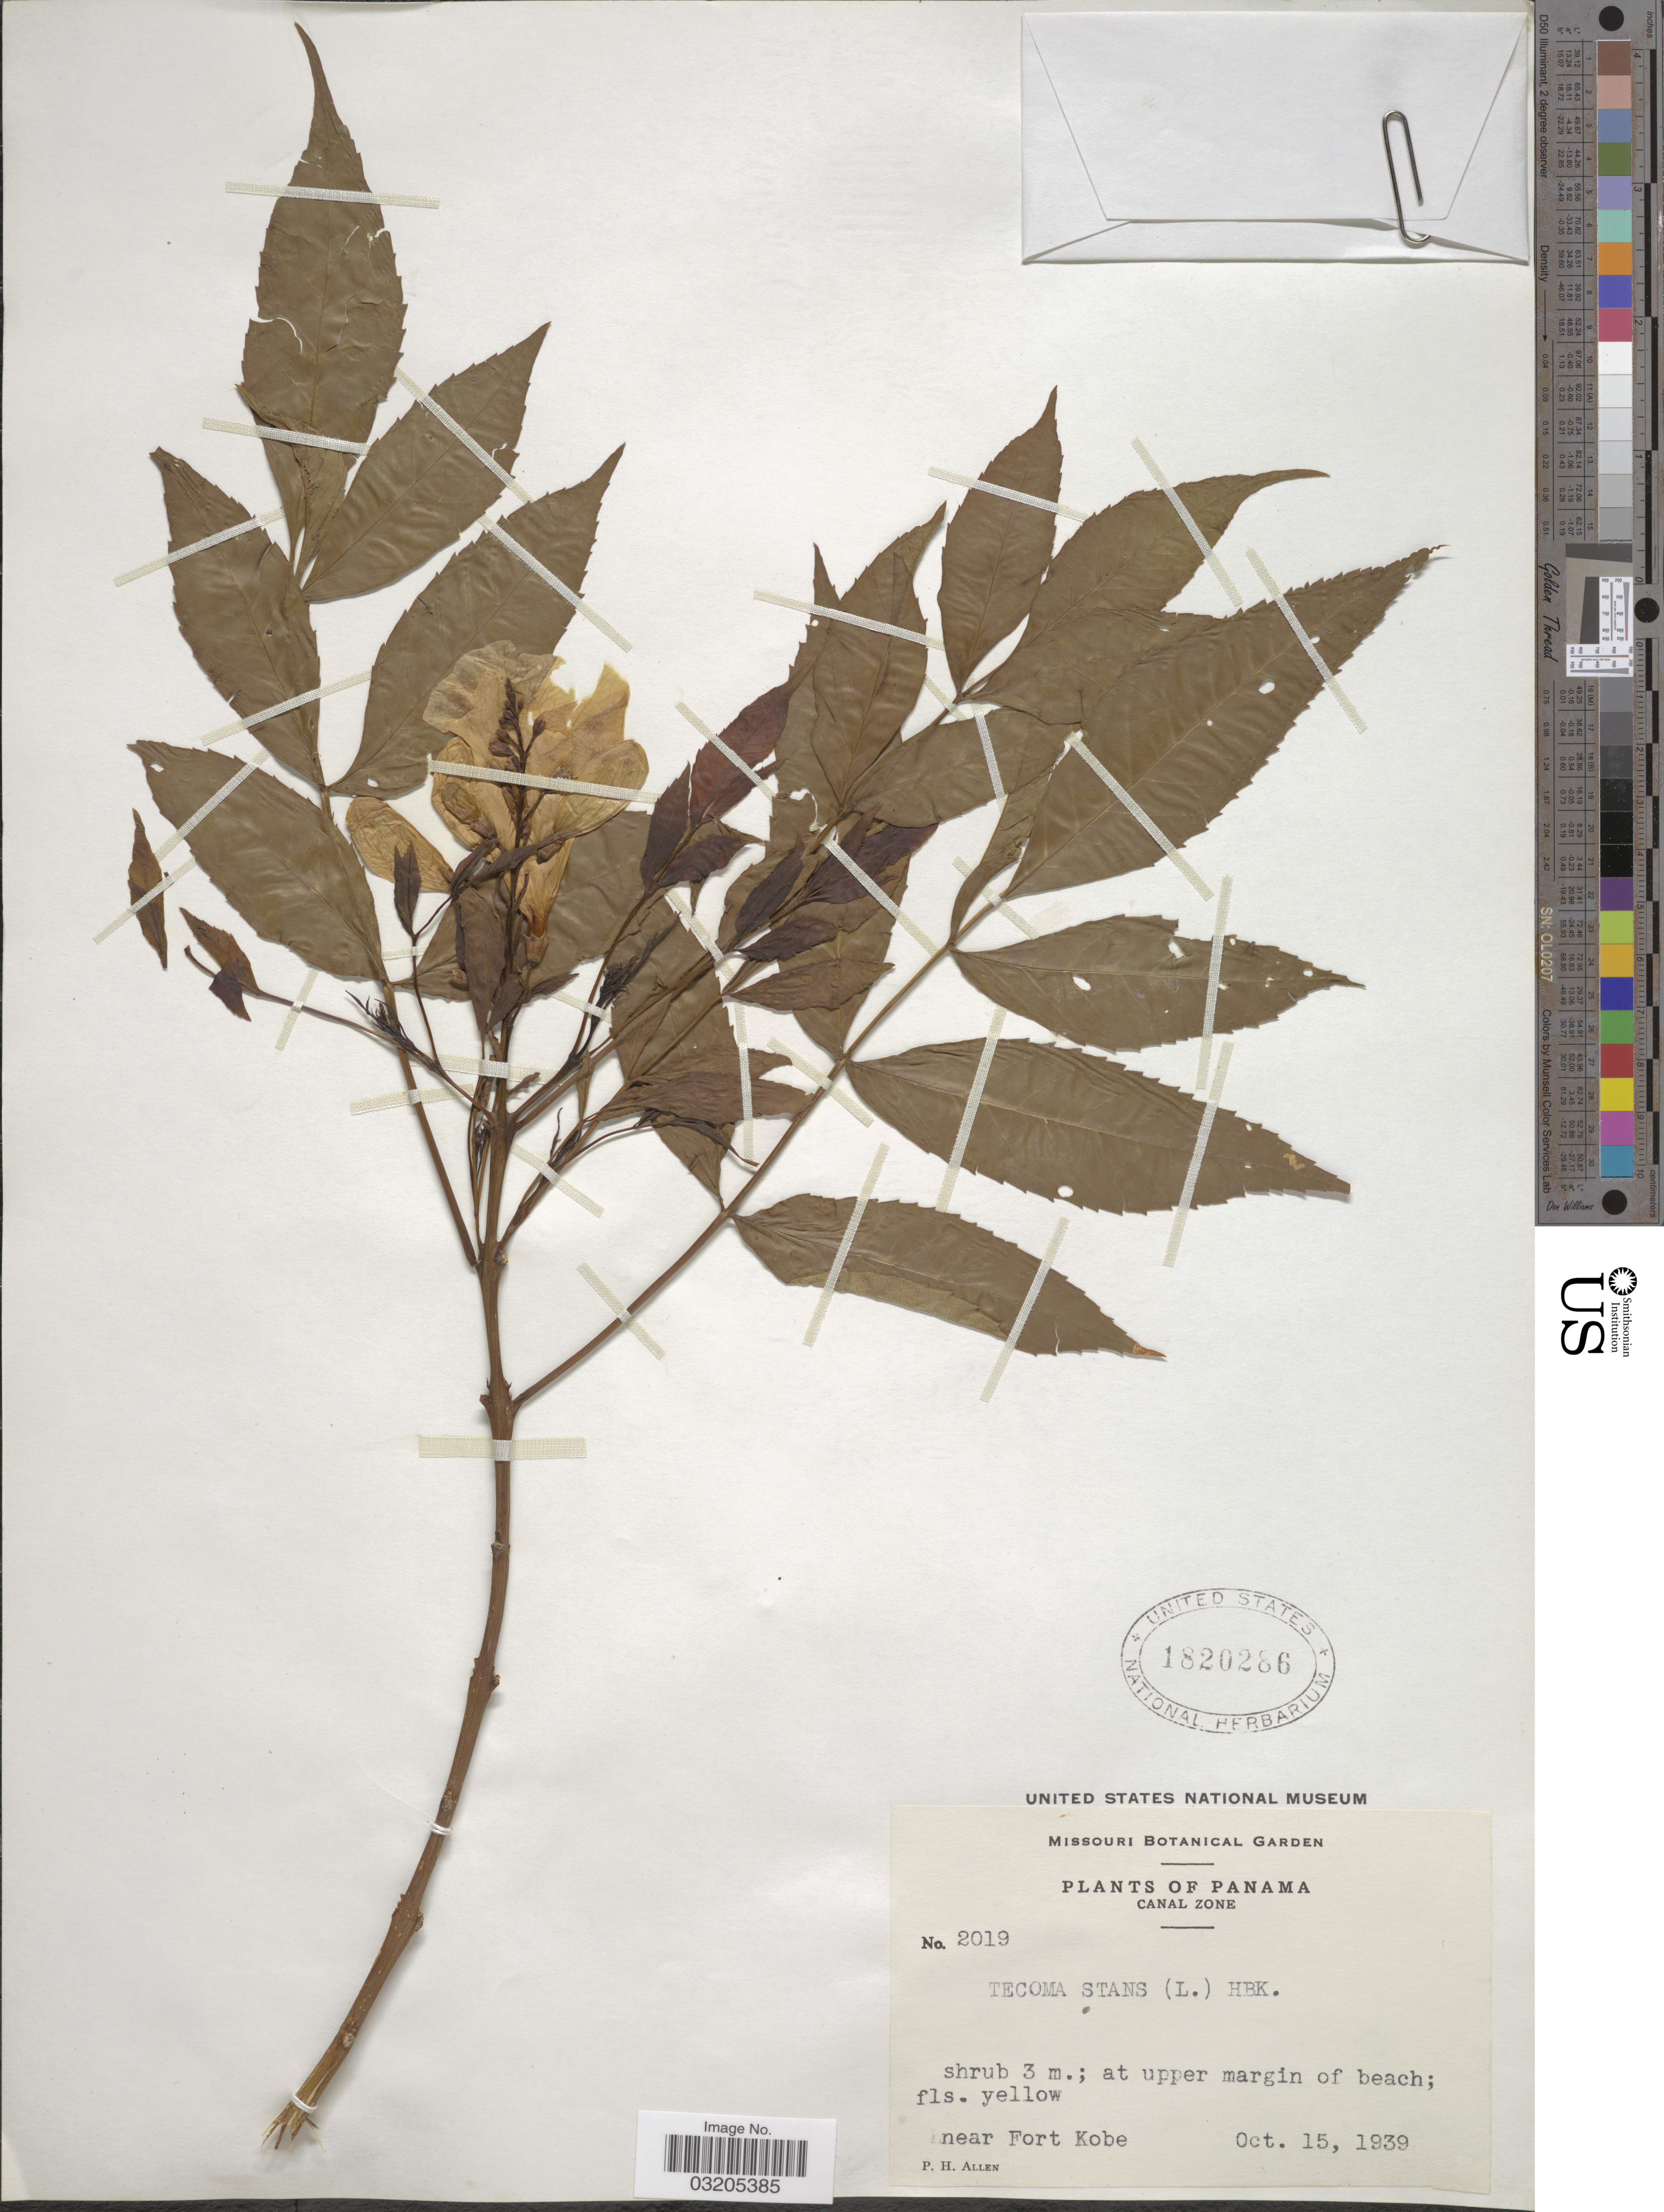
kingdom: Plantae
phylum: Tracheophyta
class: Magnoliopsida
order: Lamiales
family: Bignoniaceae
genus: Tecoma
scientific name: Tecoma stans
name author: (L.) Juss. ex Kunth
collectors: P. H. Allen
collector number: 2019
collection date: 1939-10-15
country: Panama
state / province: Colón / Panamá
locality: Canal Zone. Near Fort Kobe.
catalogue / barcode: US 1820286